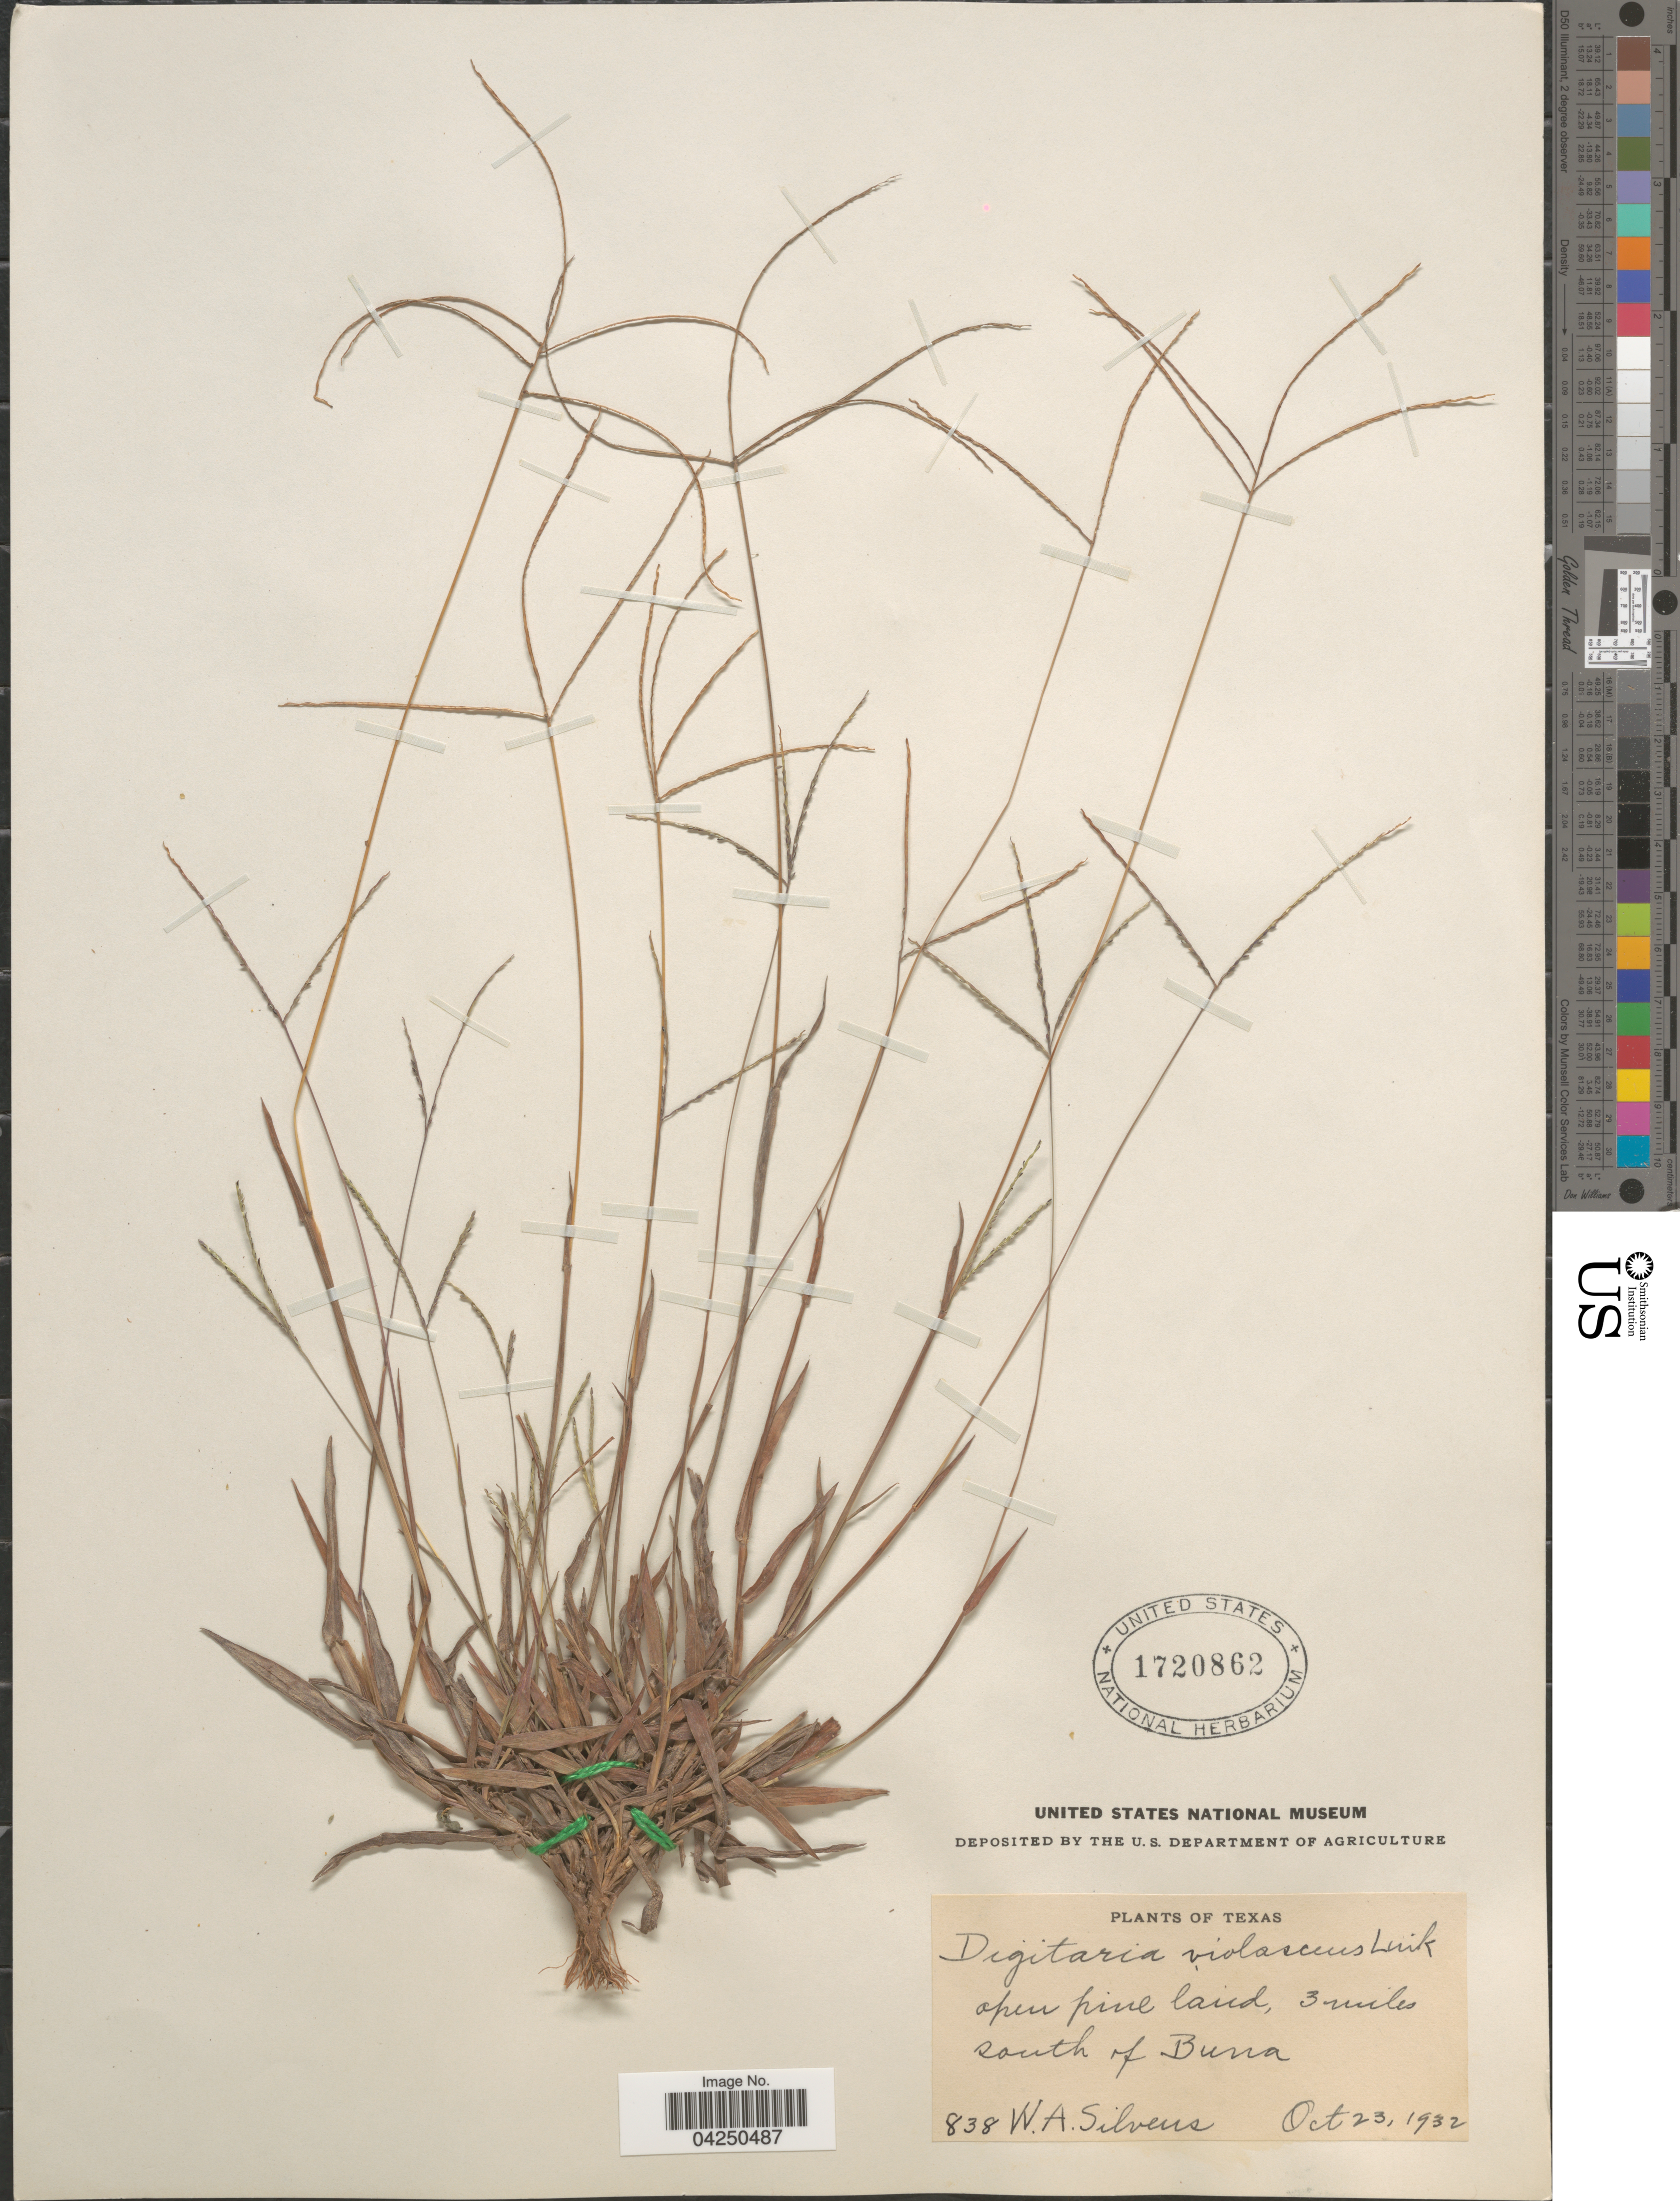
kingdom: Plantae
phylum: Tracheophyta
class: Liliopsida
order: Poales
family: Poaceae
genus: Digitaria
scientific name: Digitaria violascens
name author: Link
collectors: W. Silveus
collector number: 838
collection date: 1932-10-23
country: United States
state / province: Texas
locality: Open pine land, 3 miles south of Buna.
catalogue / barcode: US 1720862